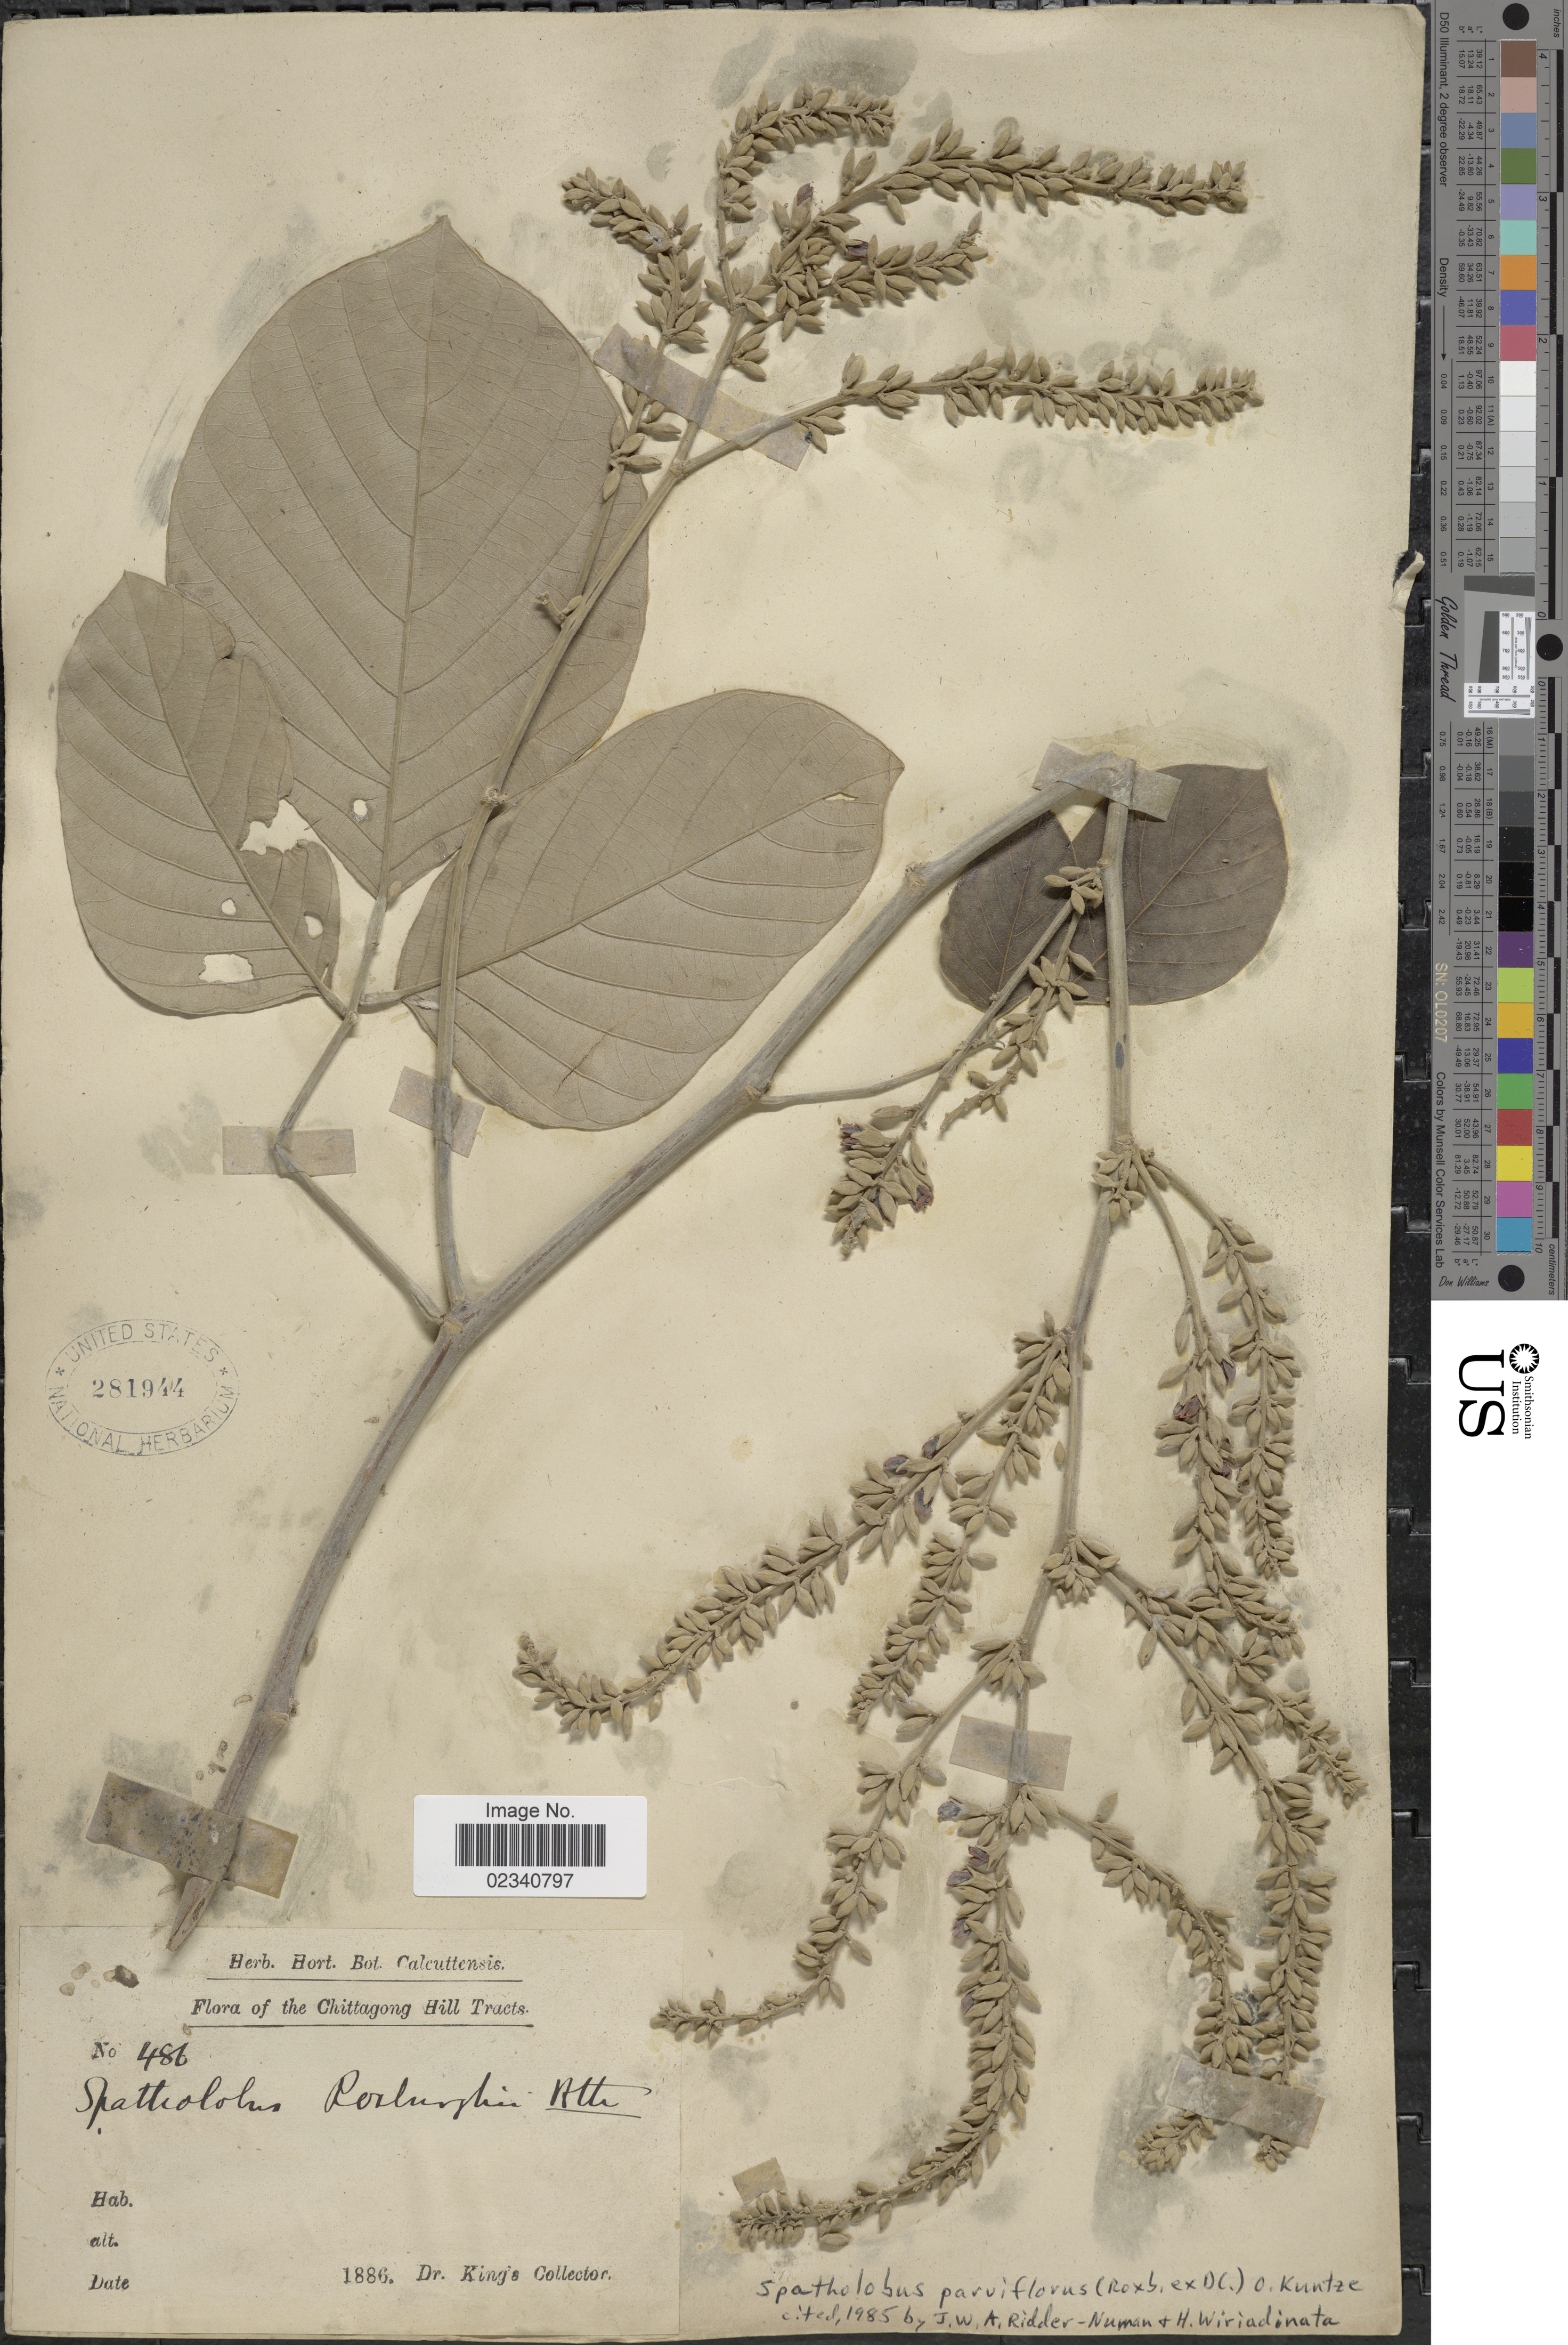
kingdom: Plantae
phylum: Tracheophyta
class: Magnoliopsida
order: Fabales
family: Fabaceae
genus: Spatholobus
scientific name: Spatholobus parviflorus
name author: (Roxb. ex G. Don) Kuntze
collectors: Dr. King's collector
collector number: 486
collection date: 1886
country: Bangladesh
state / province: Chittagong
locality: Chittagong Hill Tracts.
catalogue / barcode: US 281944